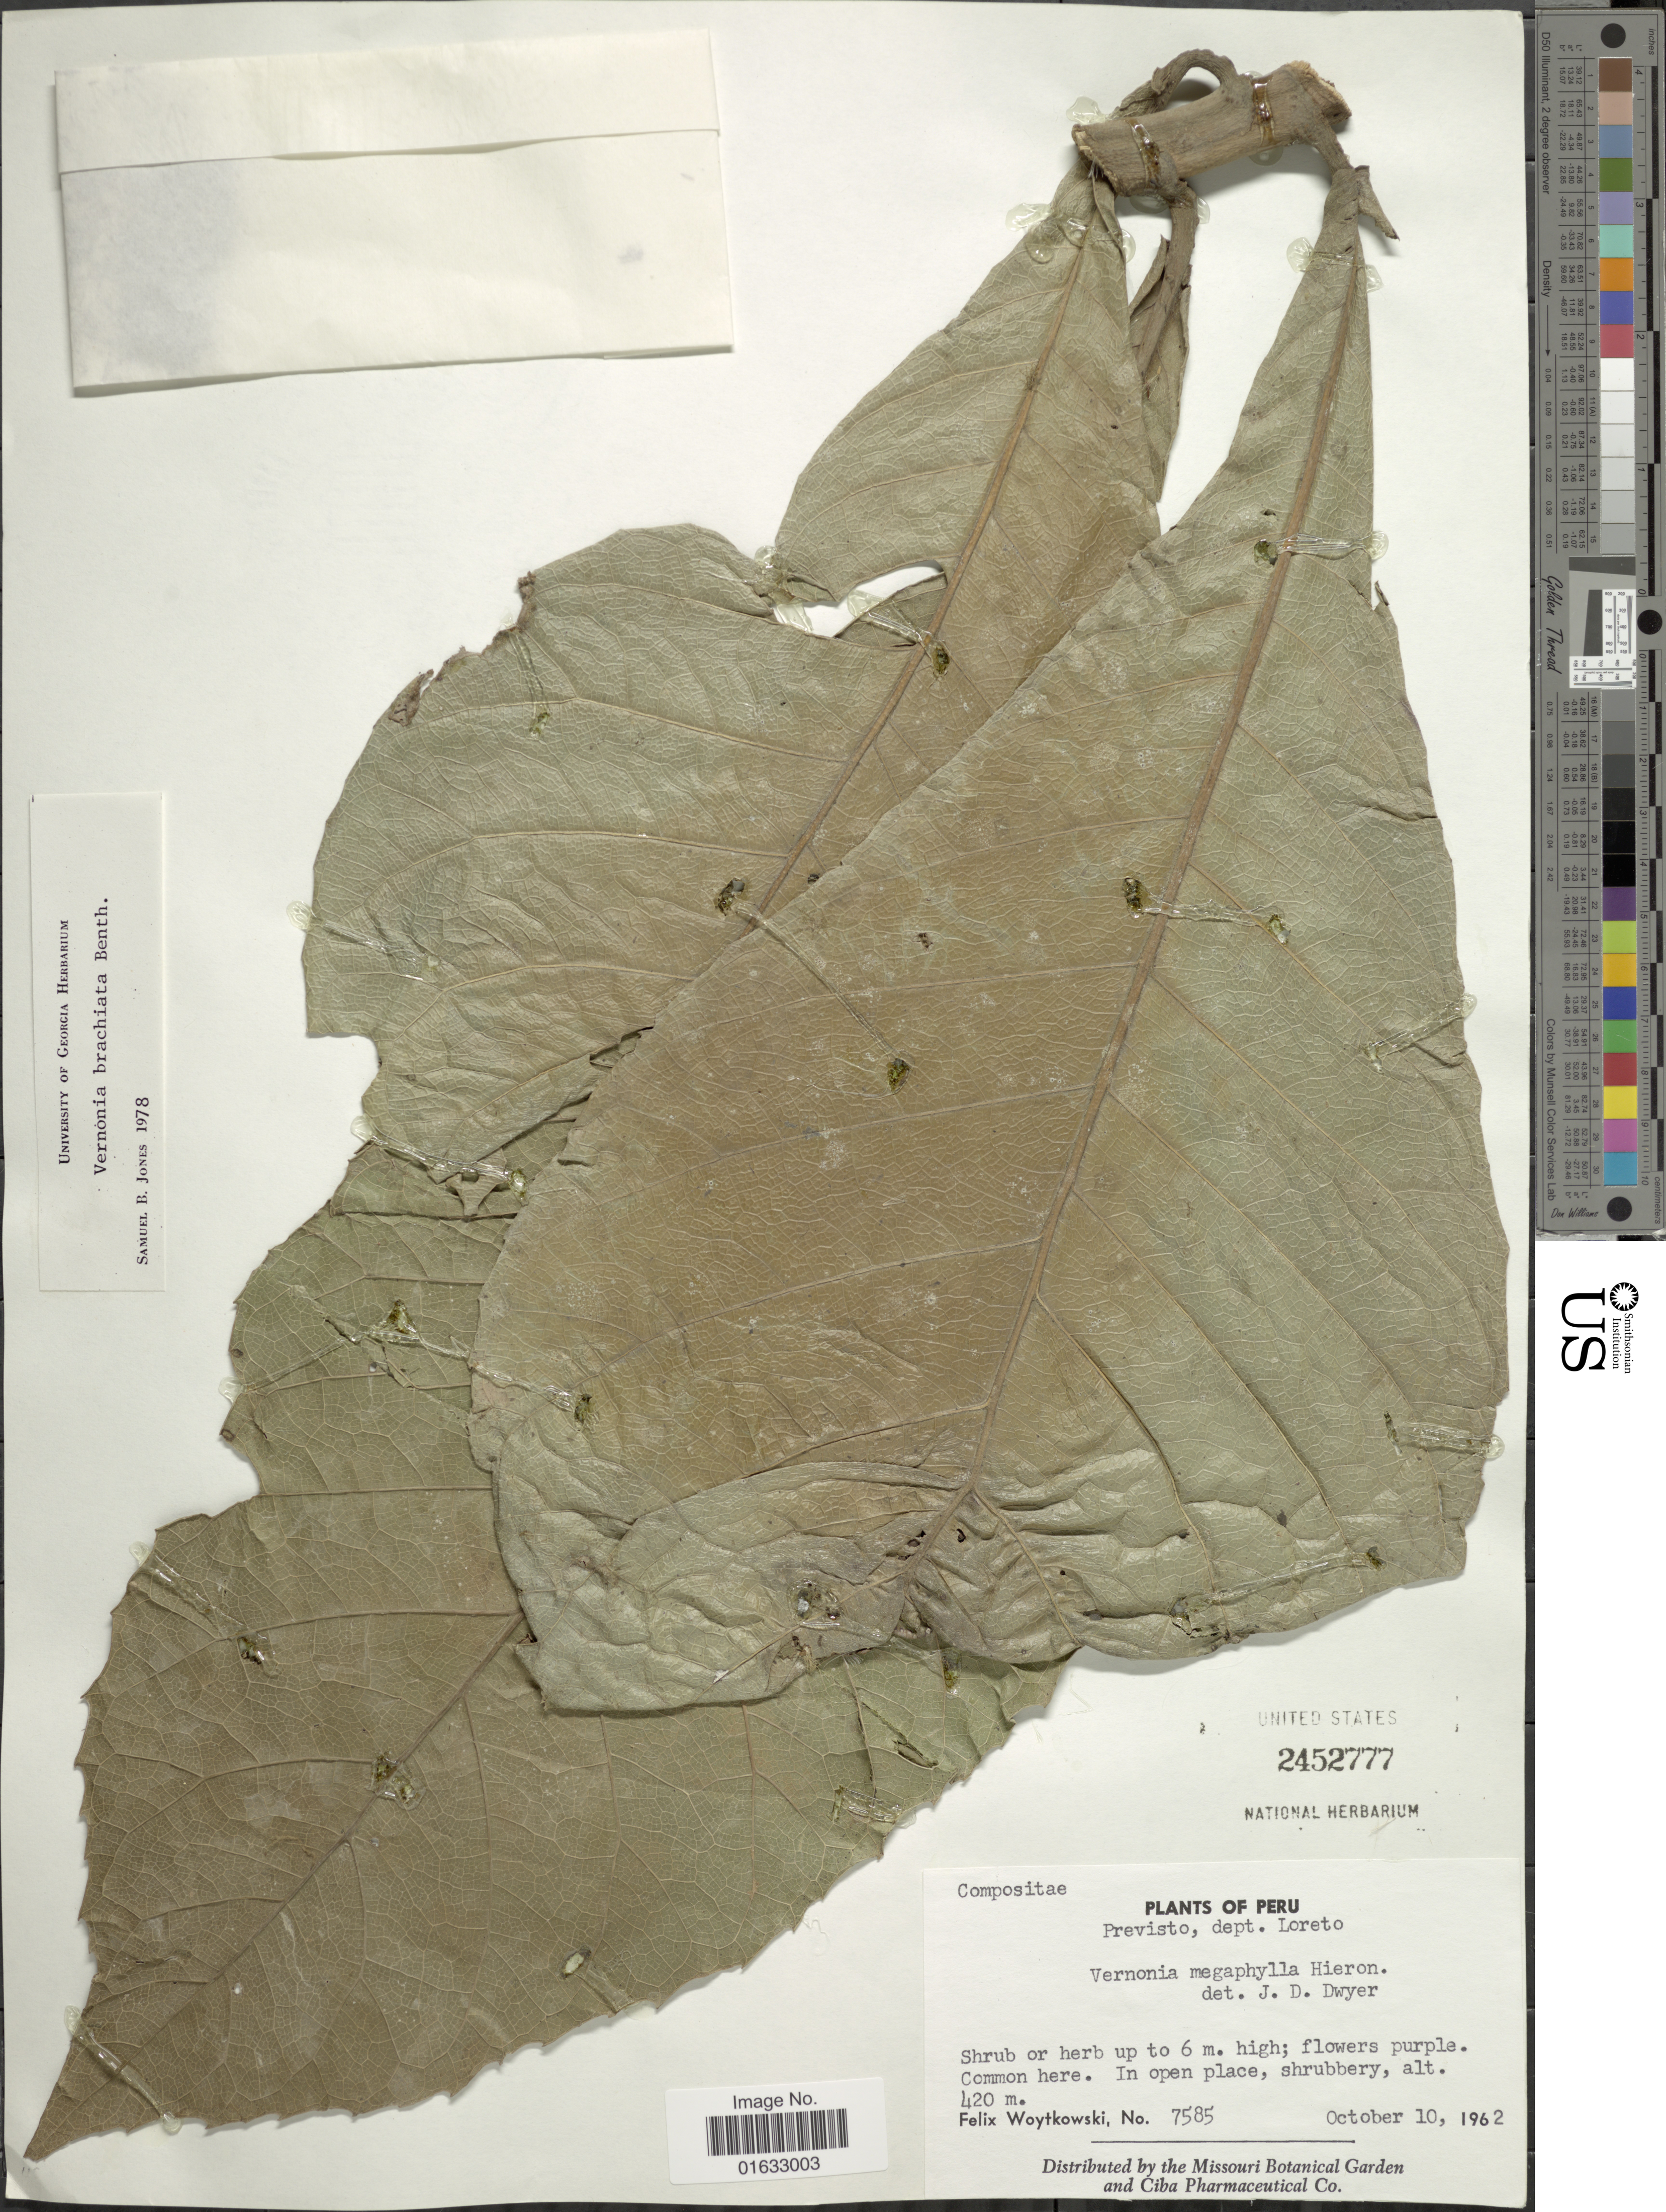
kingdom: Plantae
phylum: Tracheophyta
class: Magnoliopsida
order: Asterales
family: Asteraceae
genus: Eirmocephala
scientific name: Eirmocephala megaphylla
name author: (Hieron.) H. Rob.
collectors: F. Woytkowski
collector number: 7585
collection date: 1962-10-10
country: Peru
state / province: Loreto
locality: Peru, Previsto, dept. Loreto.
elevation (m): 420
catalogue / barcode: US 2452777